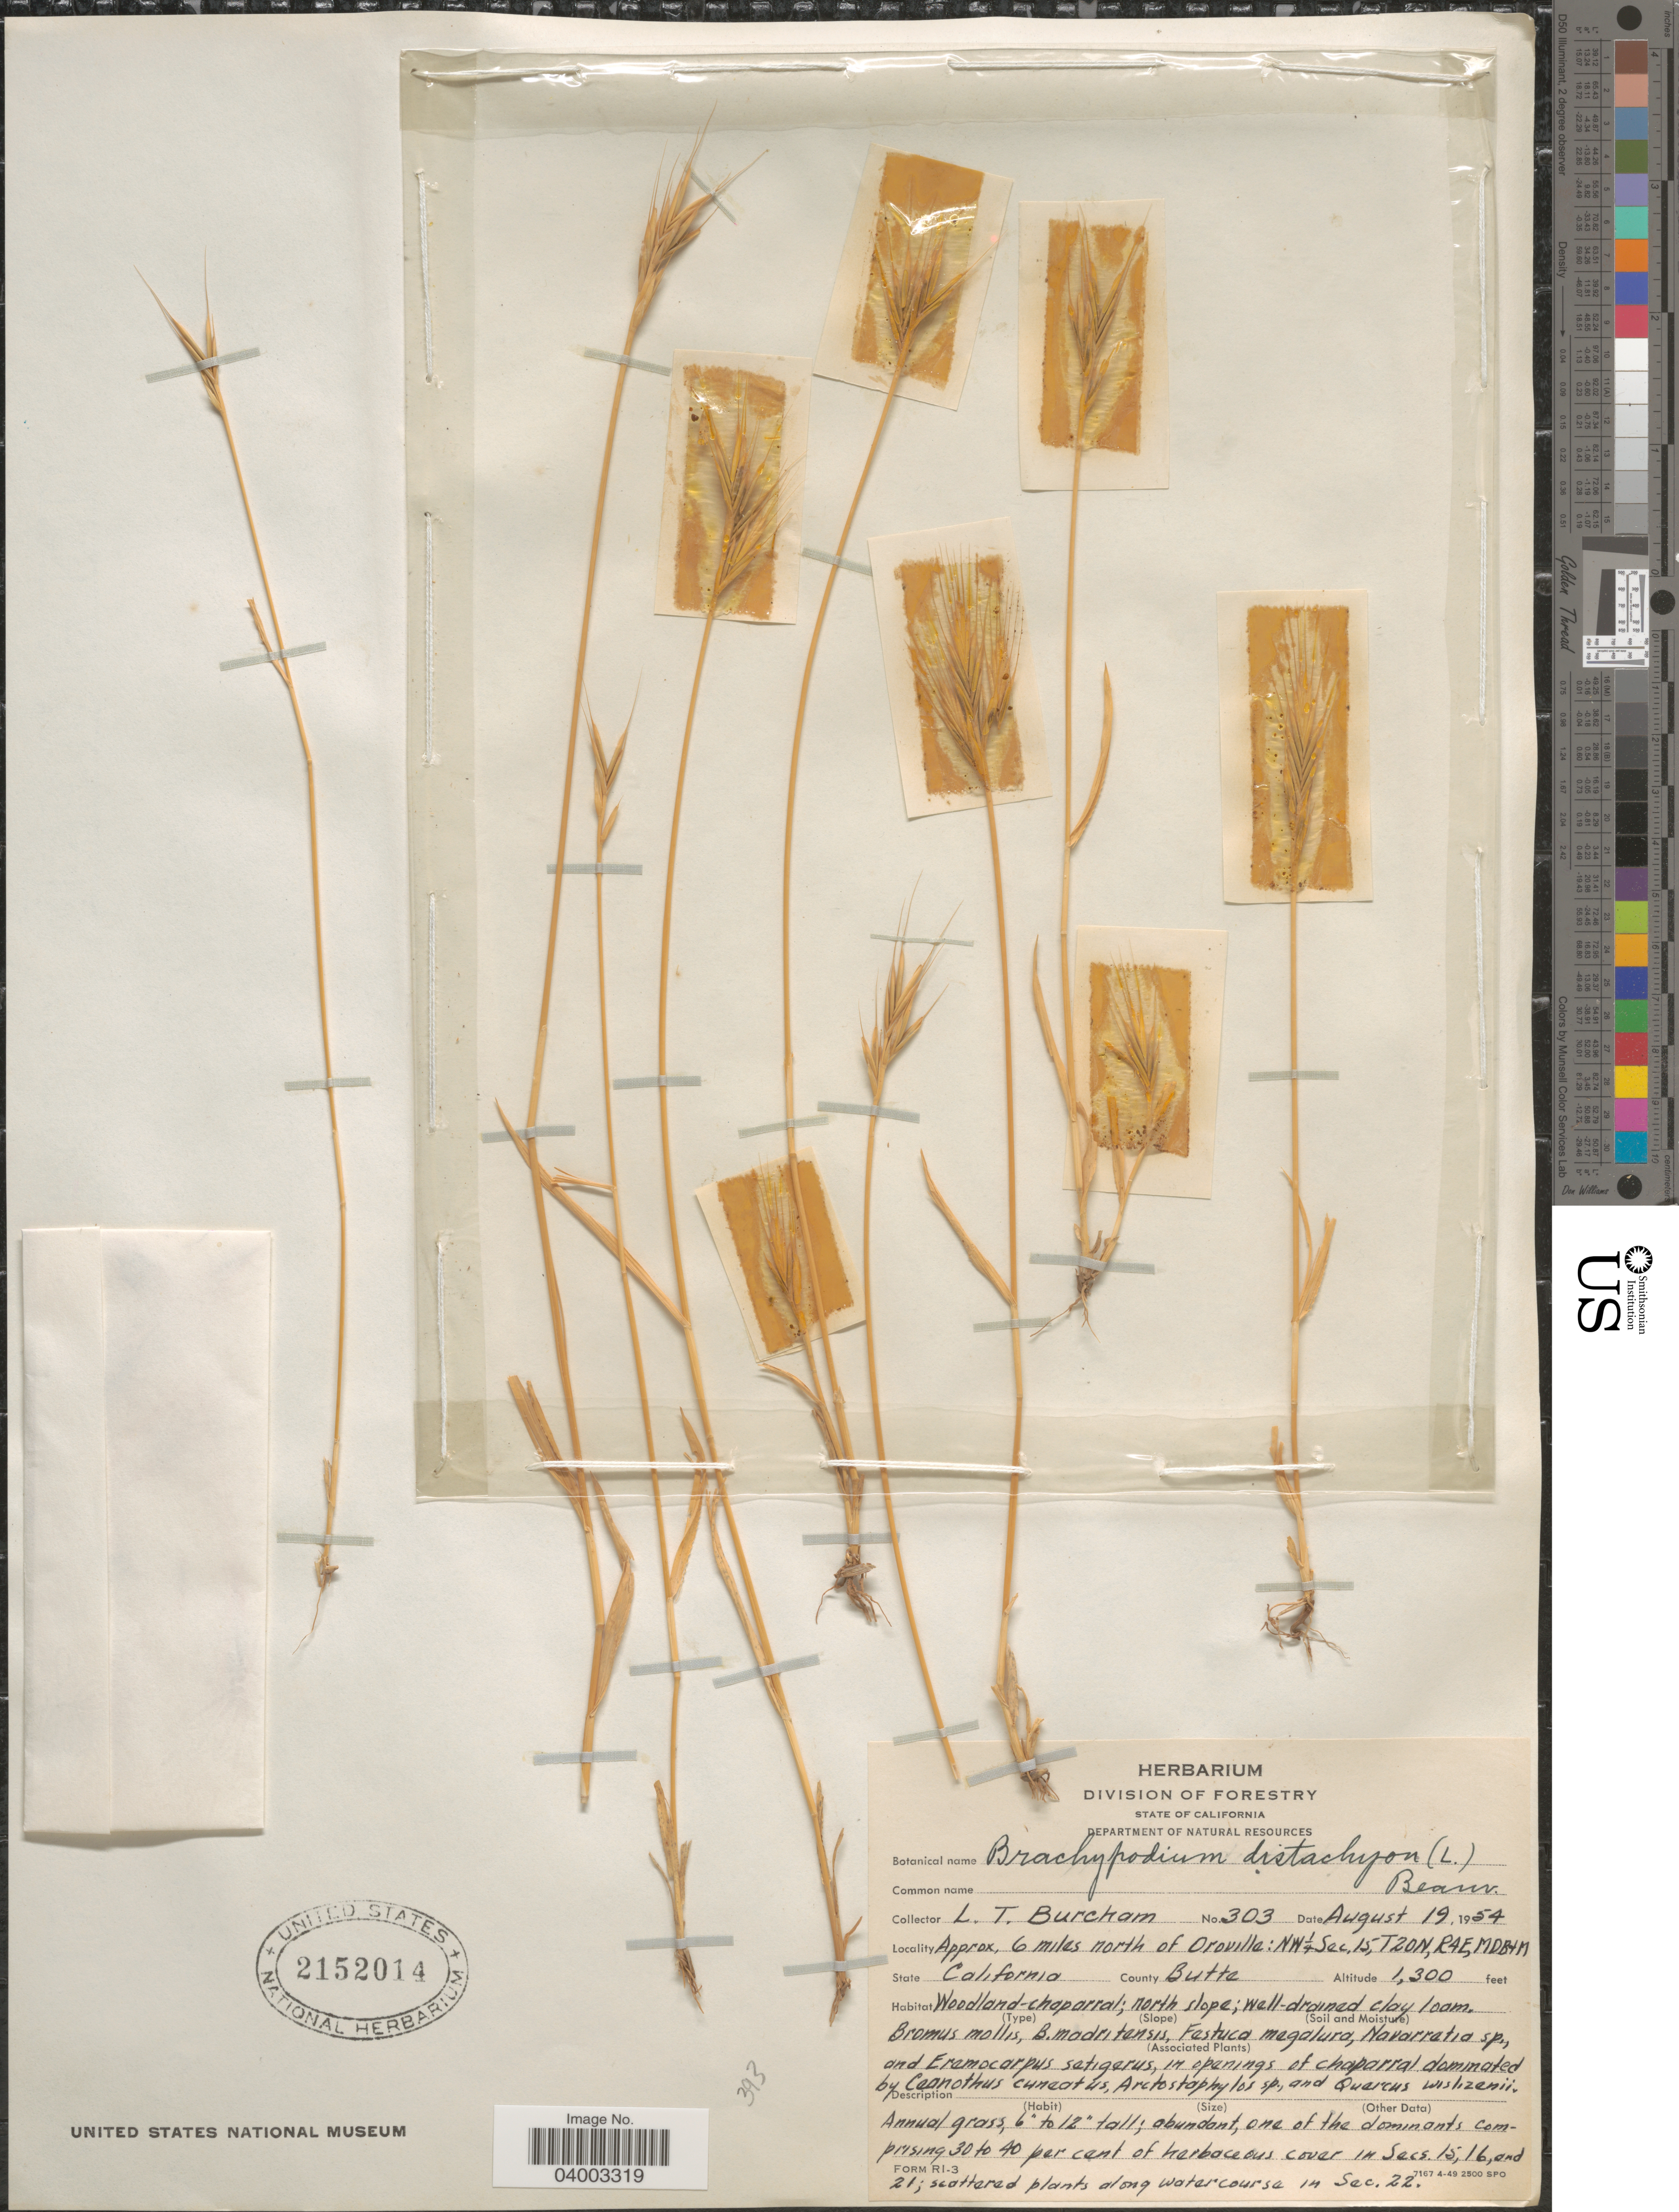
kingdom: Plantae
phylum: Tracheophyta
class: Liliopsida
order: Poales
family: Poaceae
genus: Brachypodium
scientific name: Brachypodium distachyon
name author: (L.) P. Beauv.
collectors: L. Burcham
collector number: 303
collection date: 1954-08-19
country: United States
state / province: California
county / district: Butte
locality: Approx. 6 miles north of Oroville: NW ¼ Sec, 15, T20N, R4E, MDB&M. County Butte.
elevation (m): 396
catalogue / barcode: US 2152014